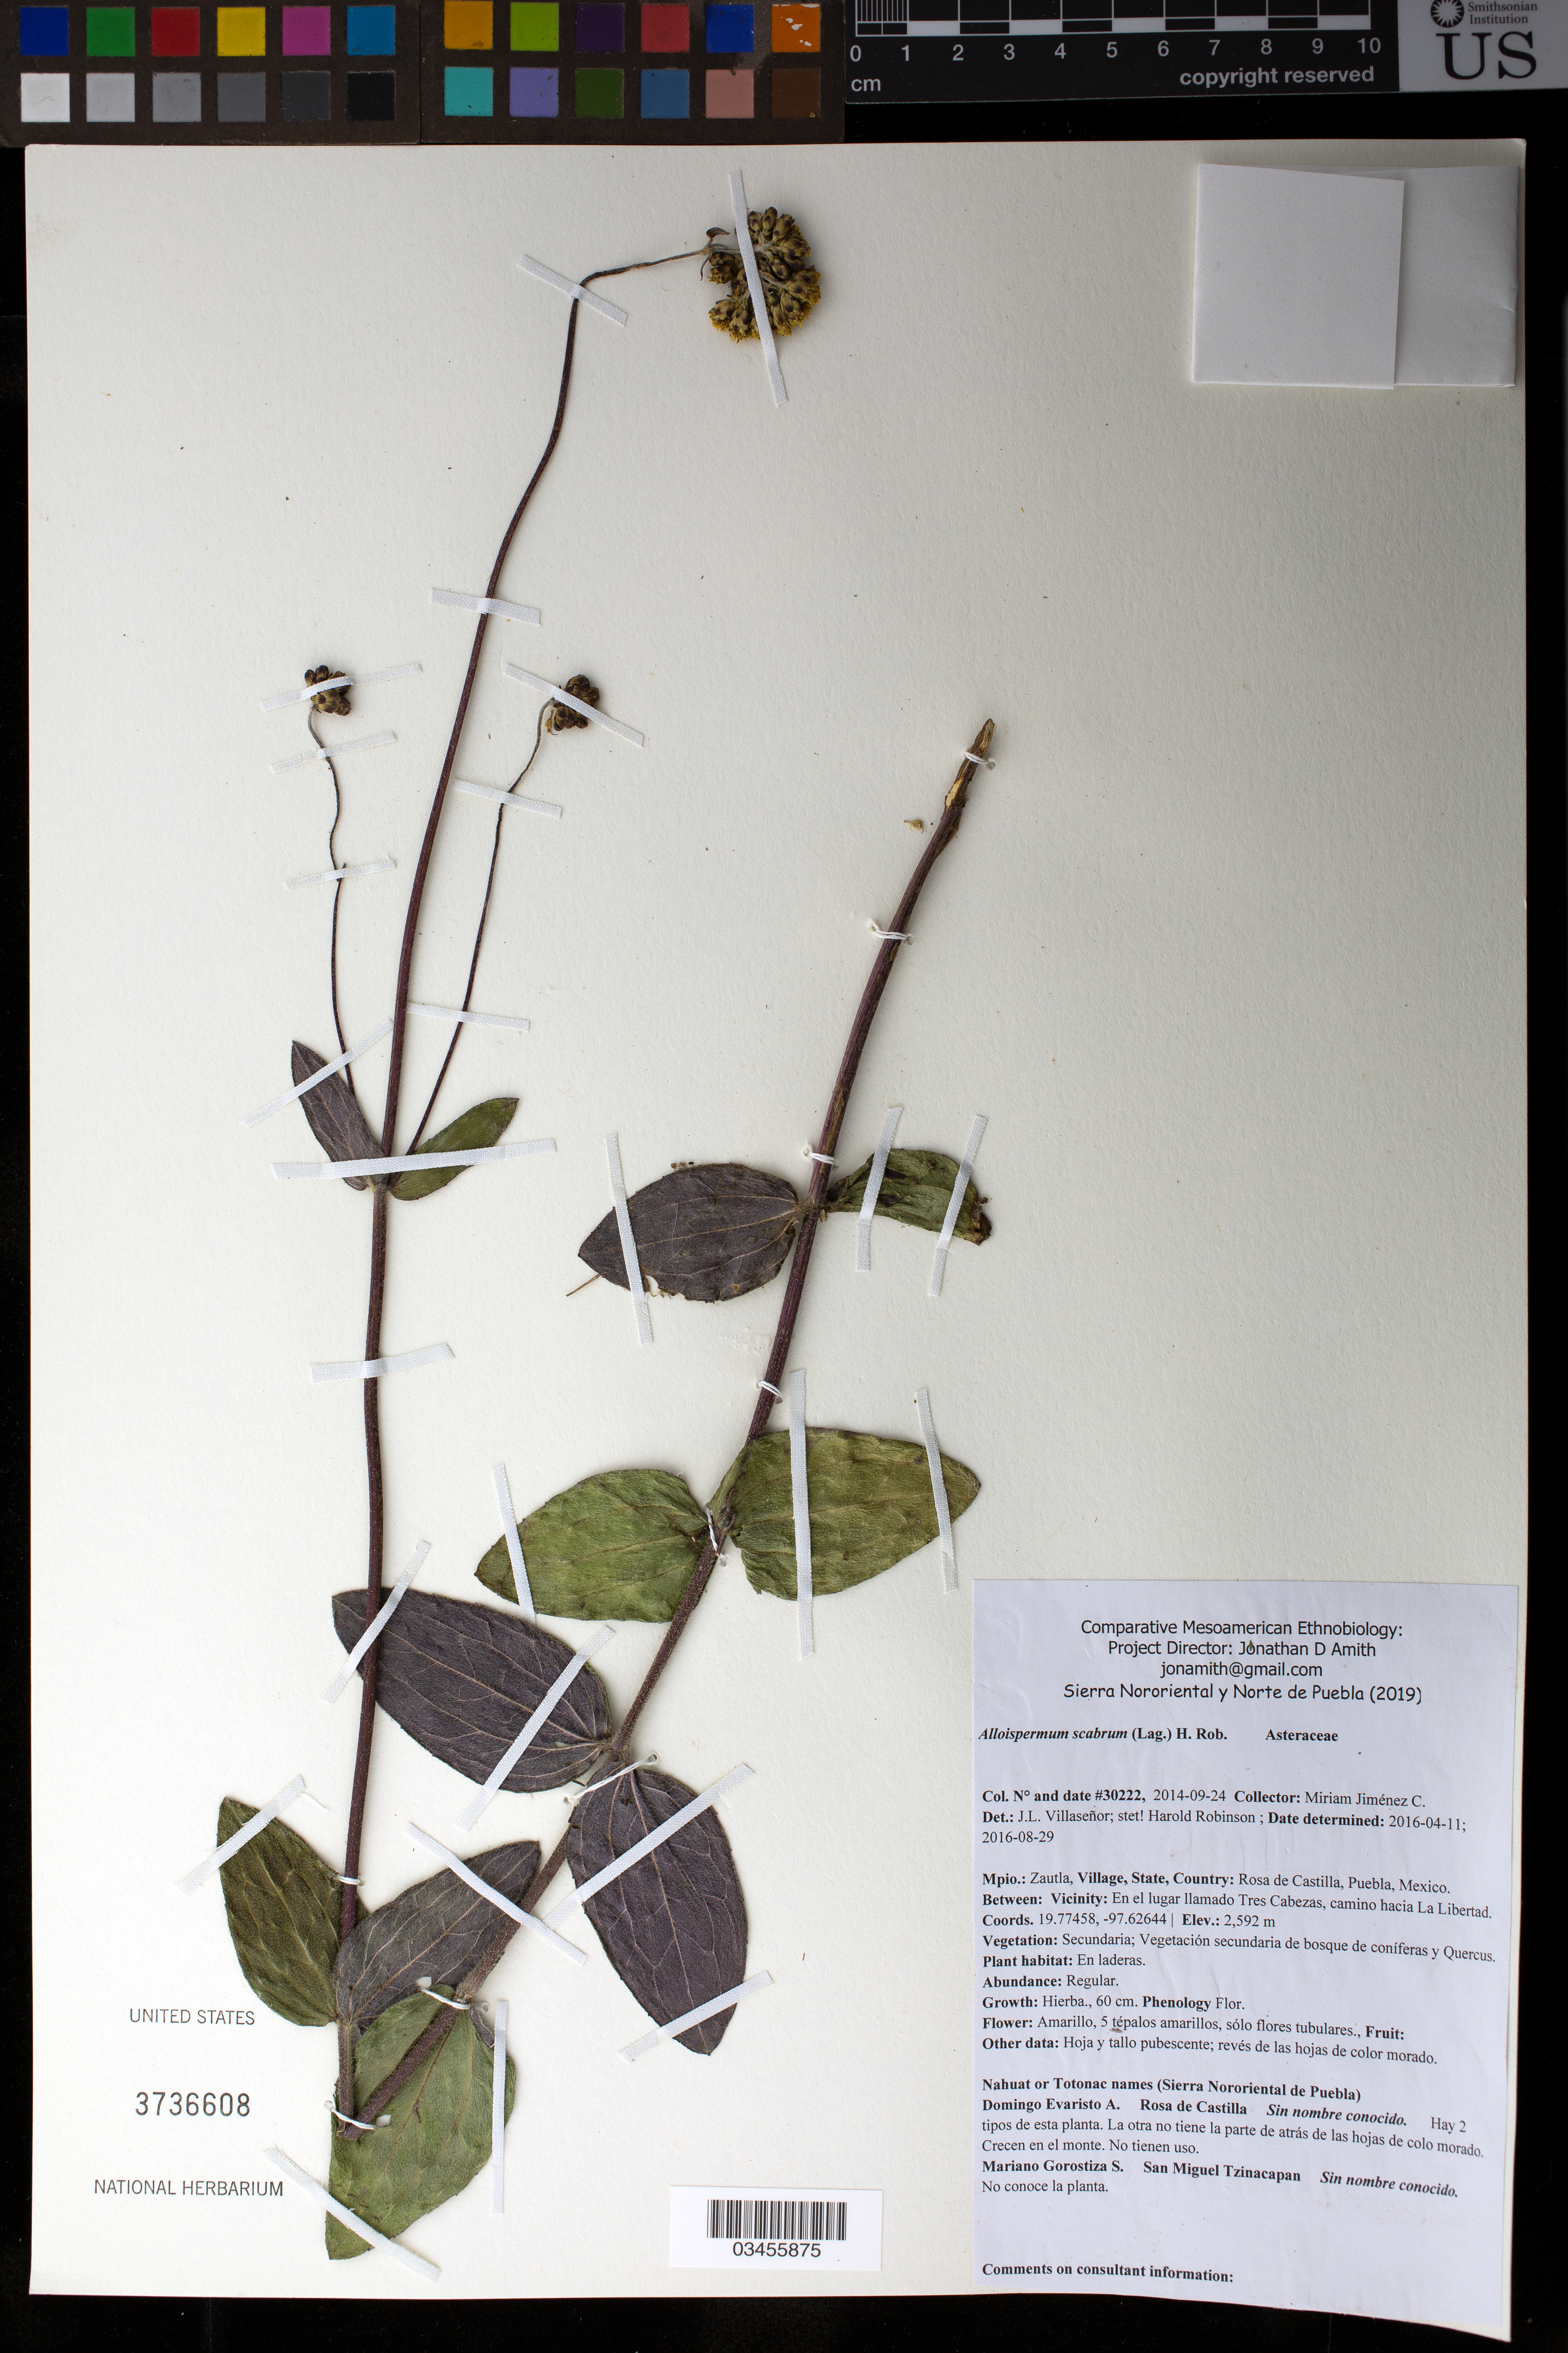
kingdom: Plantae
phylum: Tracheophyta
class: Magnoliopsida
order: Asterales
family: Asteraceae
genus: Alloispermum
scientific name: Alloispermum scabrum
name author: (Lag.) H. Rob.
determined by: Robinson, Harold E., (US)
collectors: M. Jiménez Chimil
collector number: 30222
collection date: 2014-09-24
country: México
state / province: Puebla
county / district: Zautla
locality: PUEBLO: Rosa de Castilla; LOCALIDAD EXACTA: En el lugar llamado Tres Cabezas, camino hacia La Libertad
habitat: Vegetación secundaria de bosque de coníferas y Quercus; en laderas.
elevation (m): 2592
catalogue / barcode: US 3736608